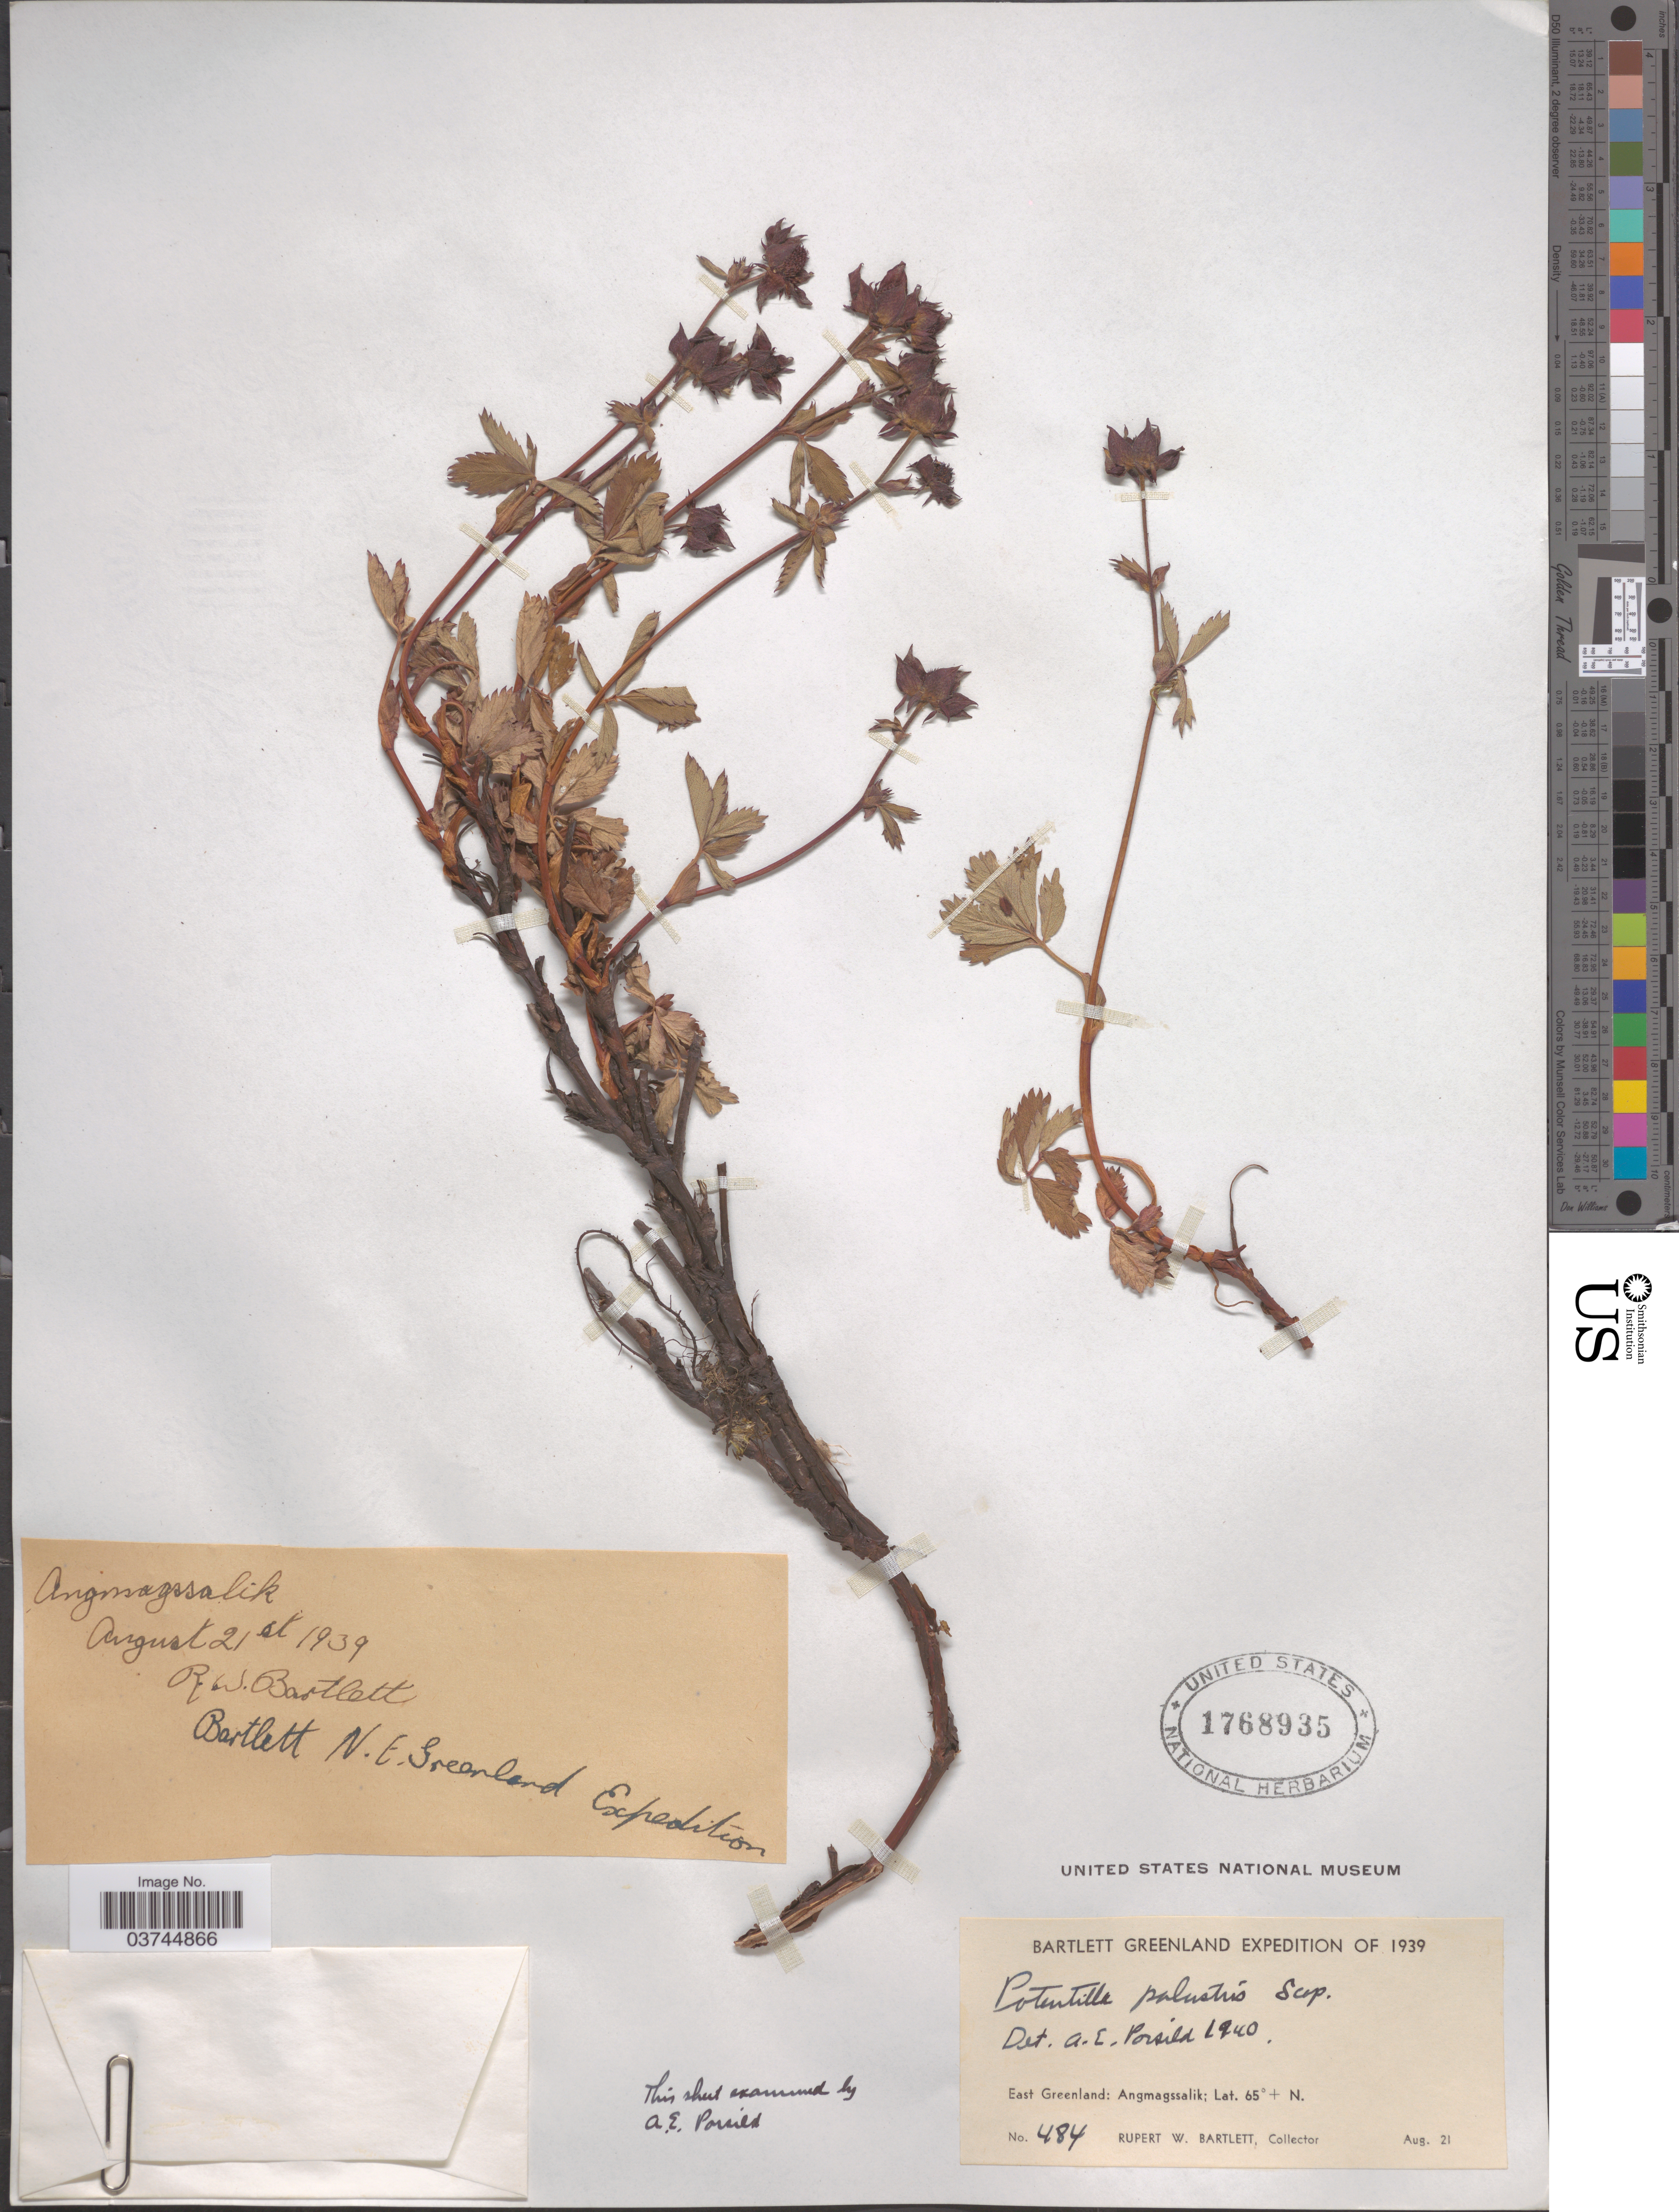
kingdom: Plantae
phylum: Tracheophyta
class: Magnoliopsida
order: Rosales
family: Rosaceae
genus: Comarum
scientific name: Comarum palustre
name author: L.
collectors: R. W. Bartlett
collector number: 484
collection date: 1939-08-21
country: Greenland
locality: East Greenland: Angmagssalik. N.E. Greenland.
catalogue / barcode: US 1768935